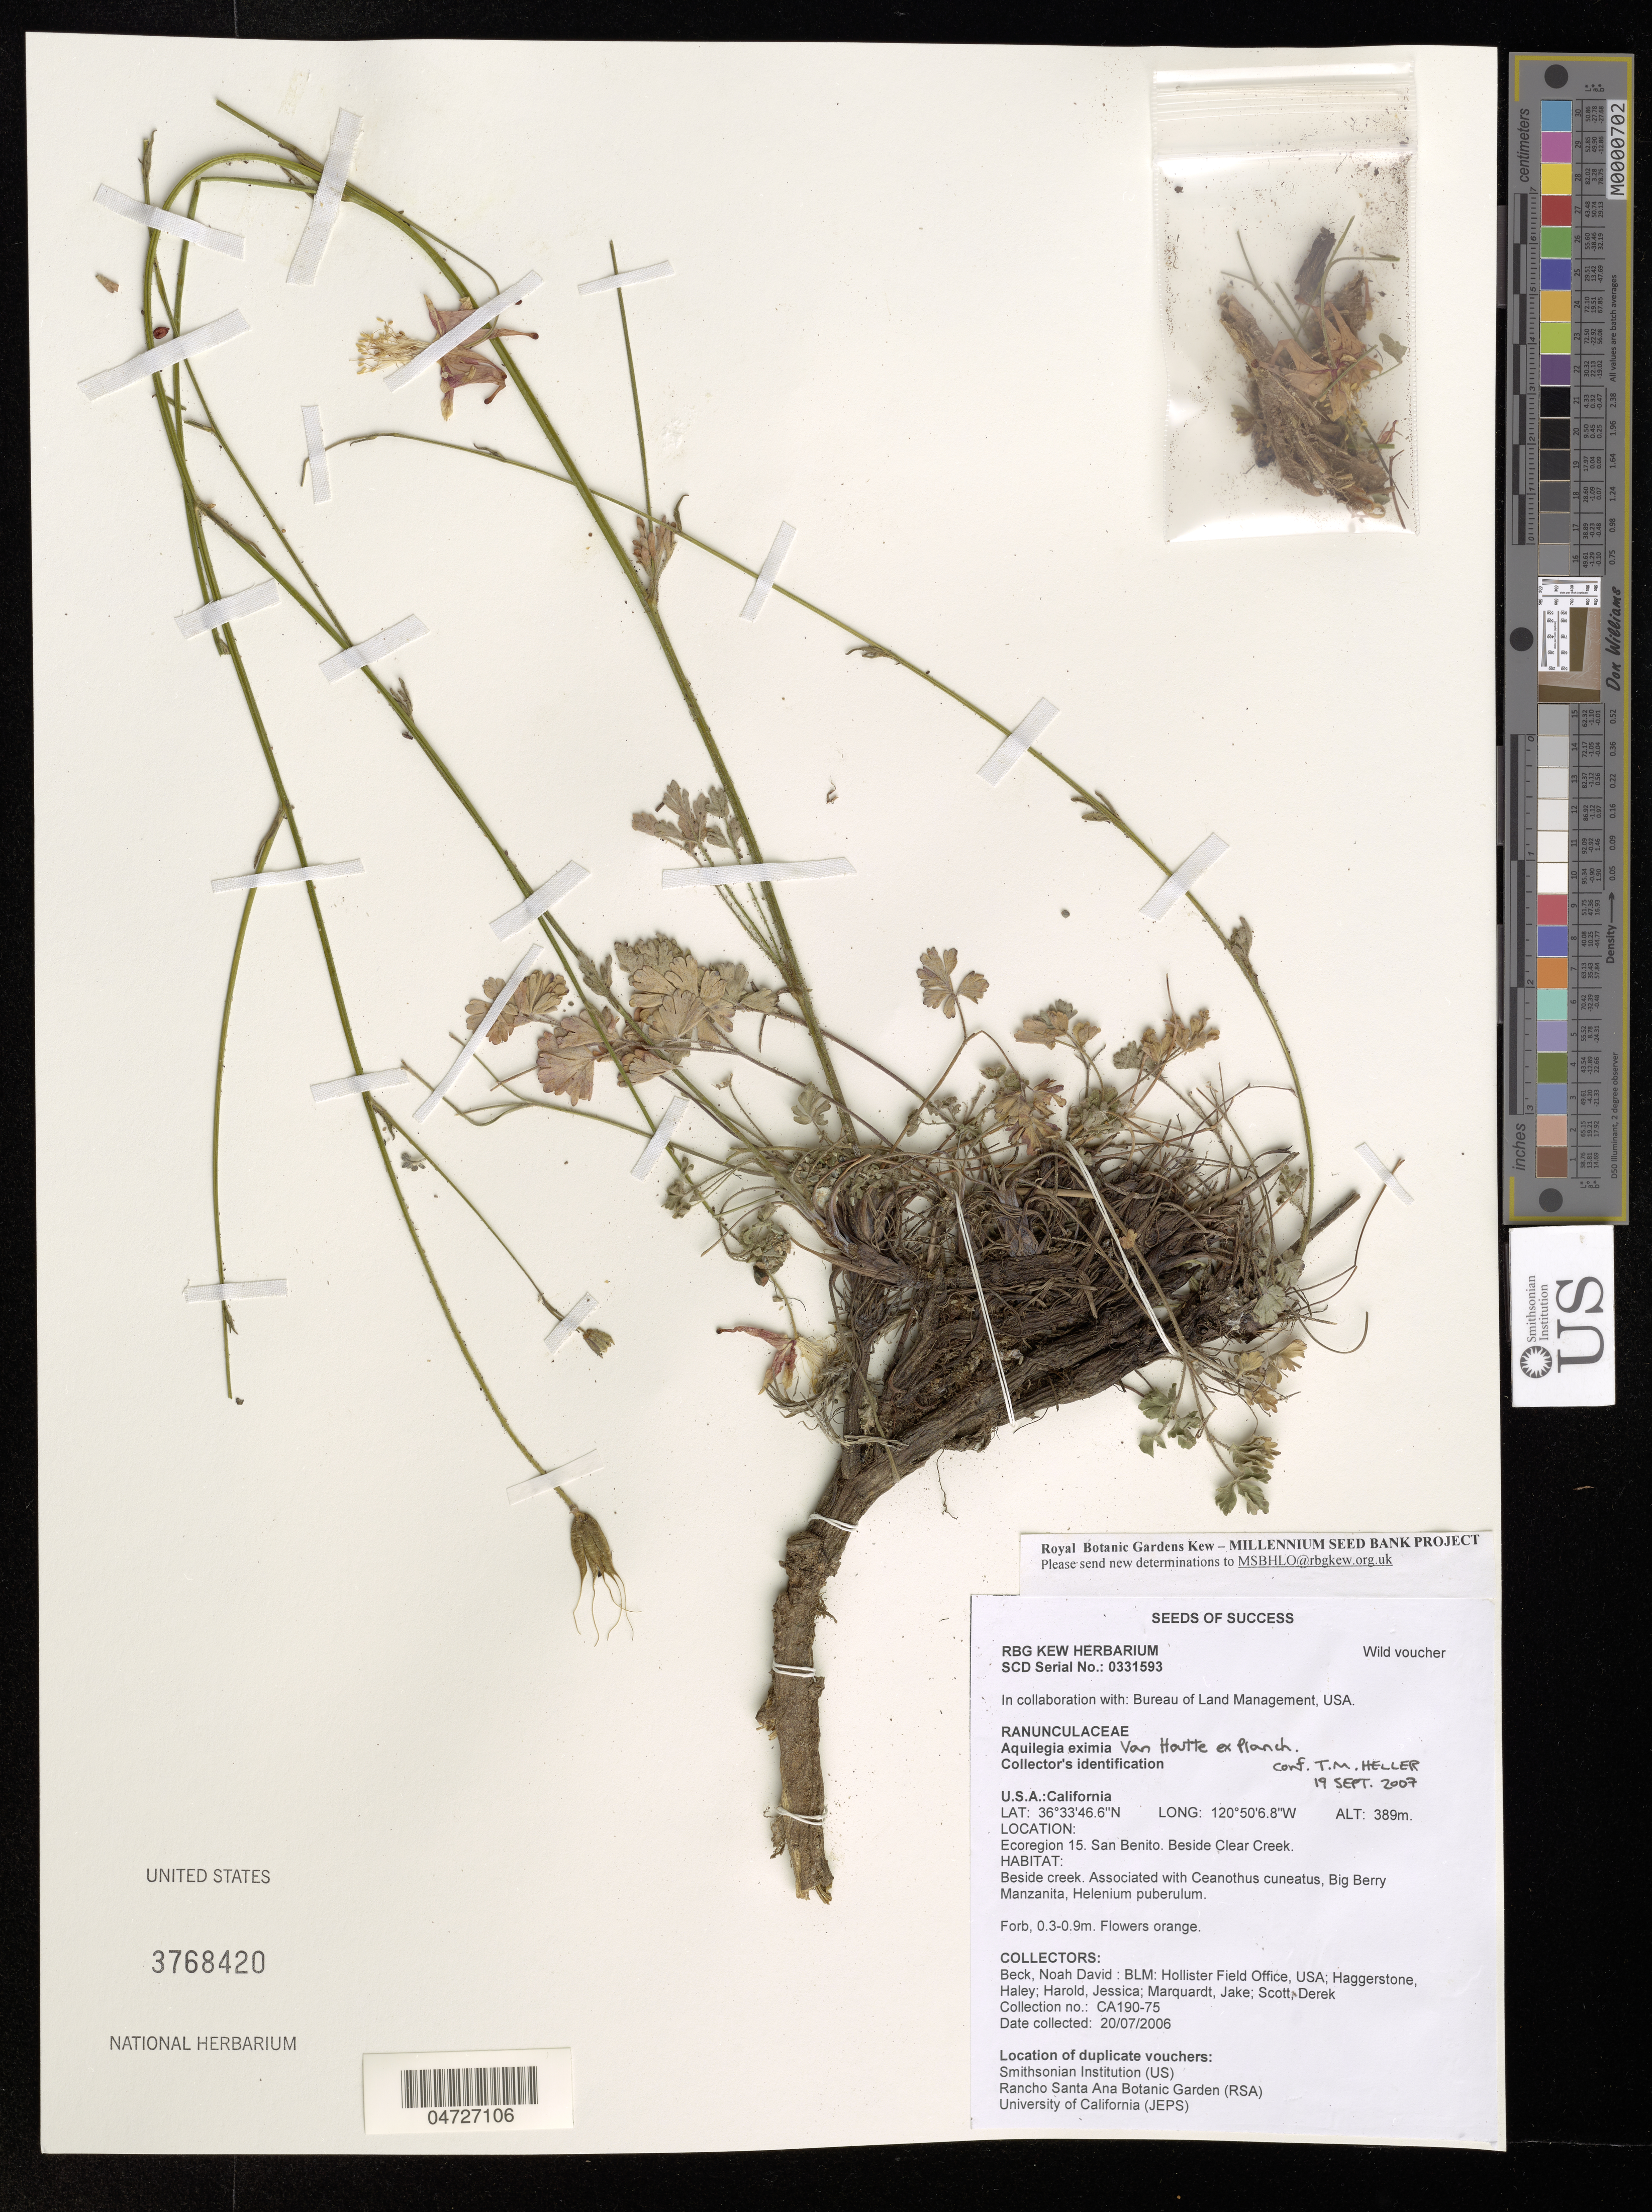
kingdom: Plantae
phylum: Tracheophyta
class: Magnoliopsida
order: Ranunculales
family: Ranunculaceae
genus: Aquilegia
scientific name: Aquilegia eximia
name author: Van Houtte & Planch.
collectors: N. Beck, H. Haggerstone, J. Harold, J. Marquardt & D. Scott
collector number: CA190-75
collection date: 2006-07-20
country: United States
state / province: California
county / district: San Benito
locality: Ecoregion 15. San Benito. Beside Cleark Creek.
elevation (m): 389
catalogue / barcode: US 3768420